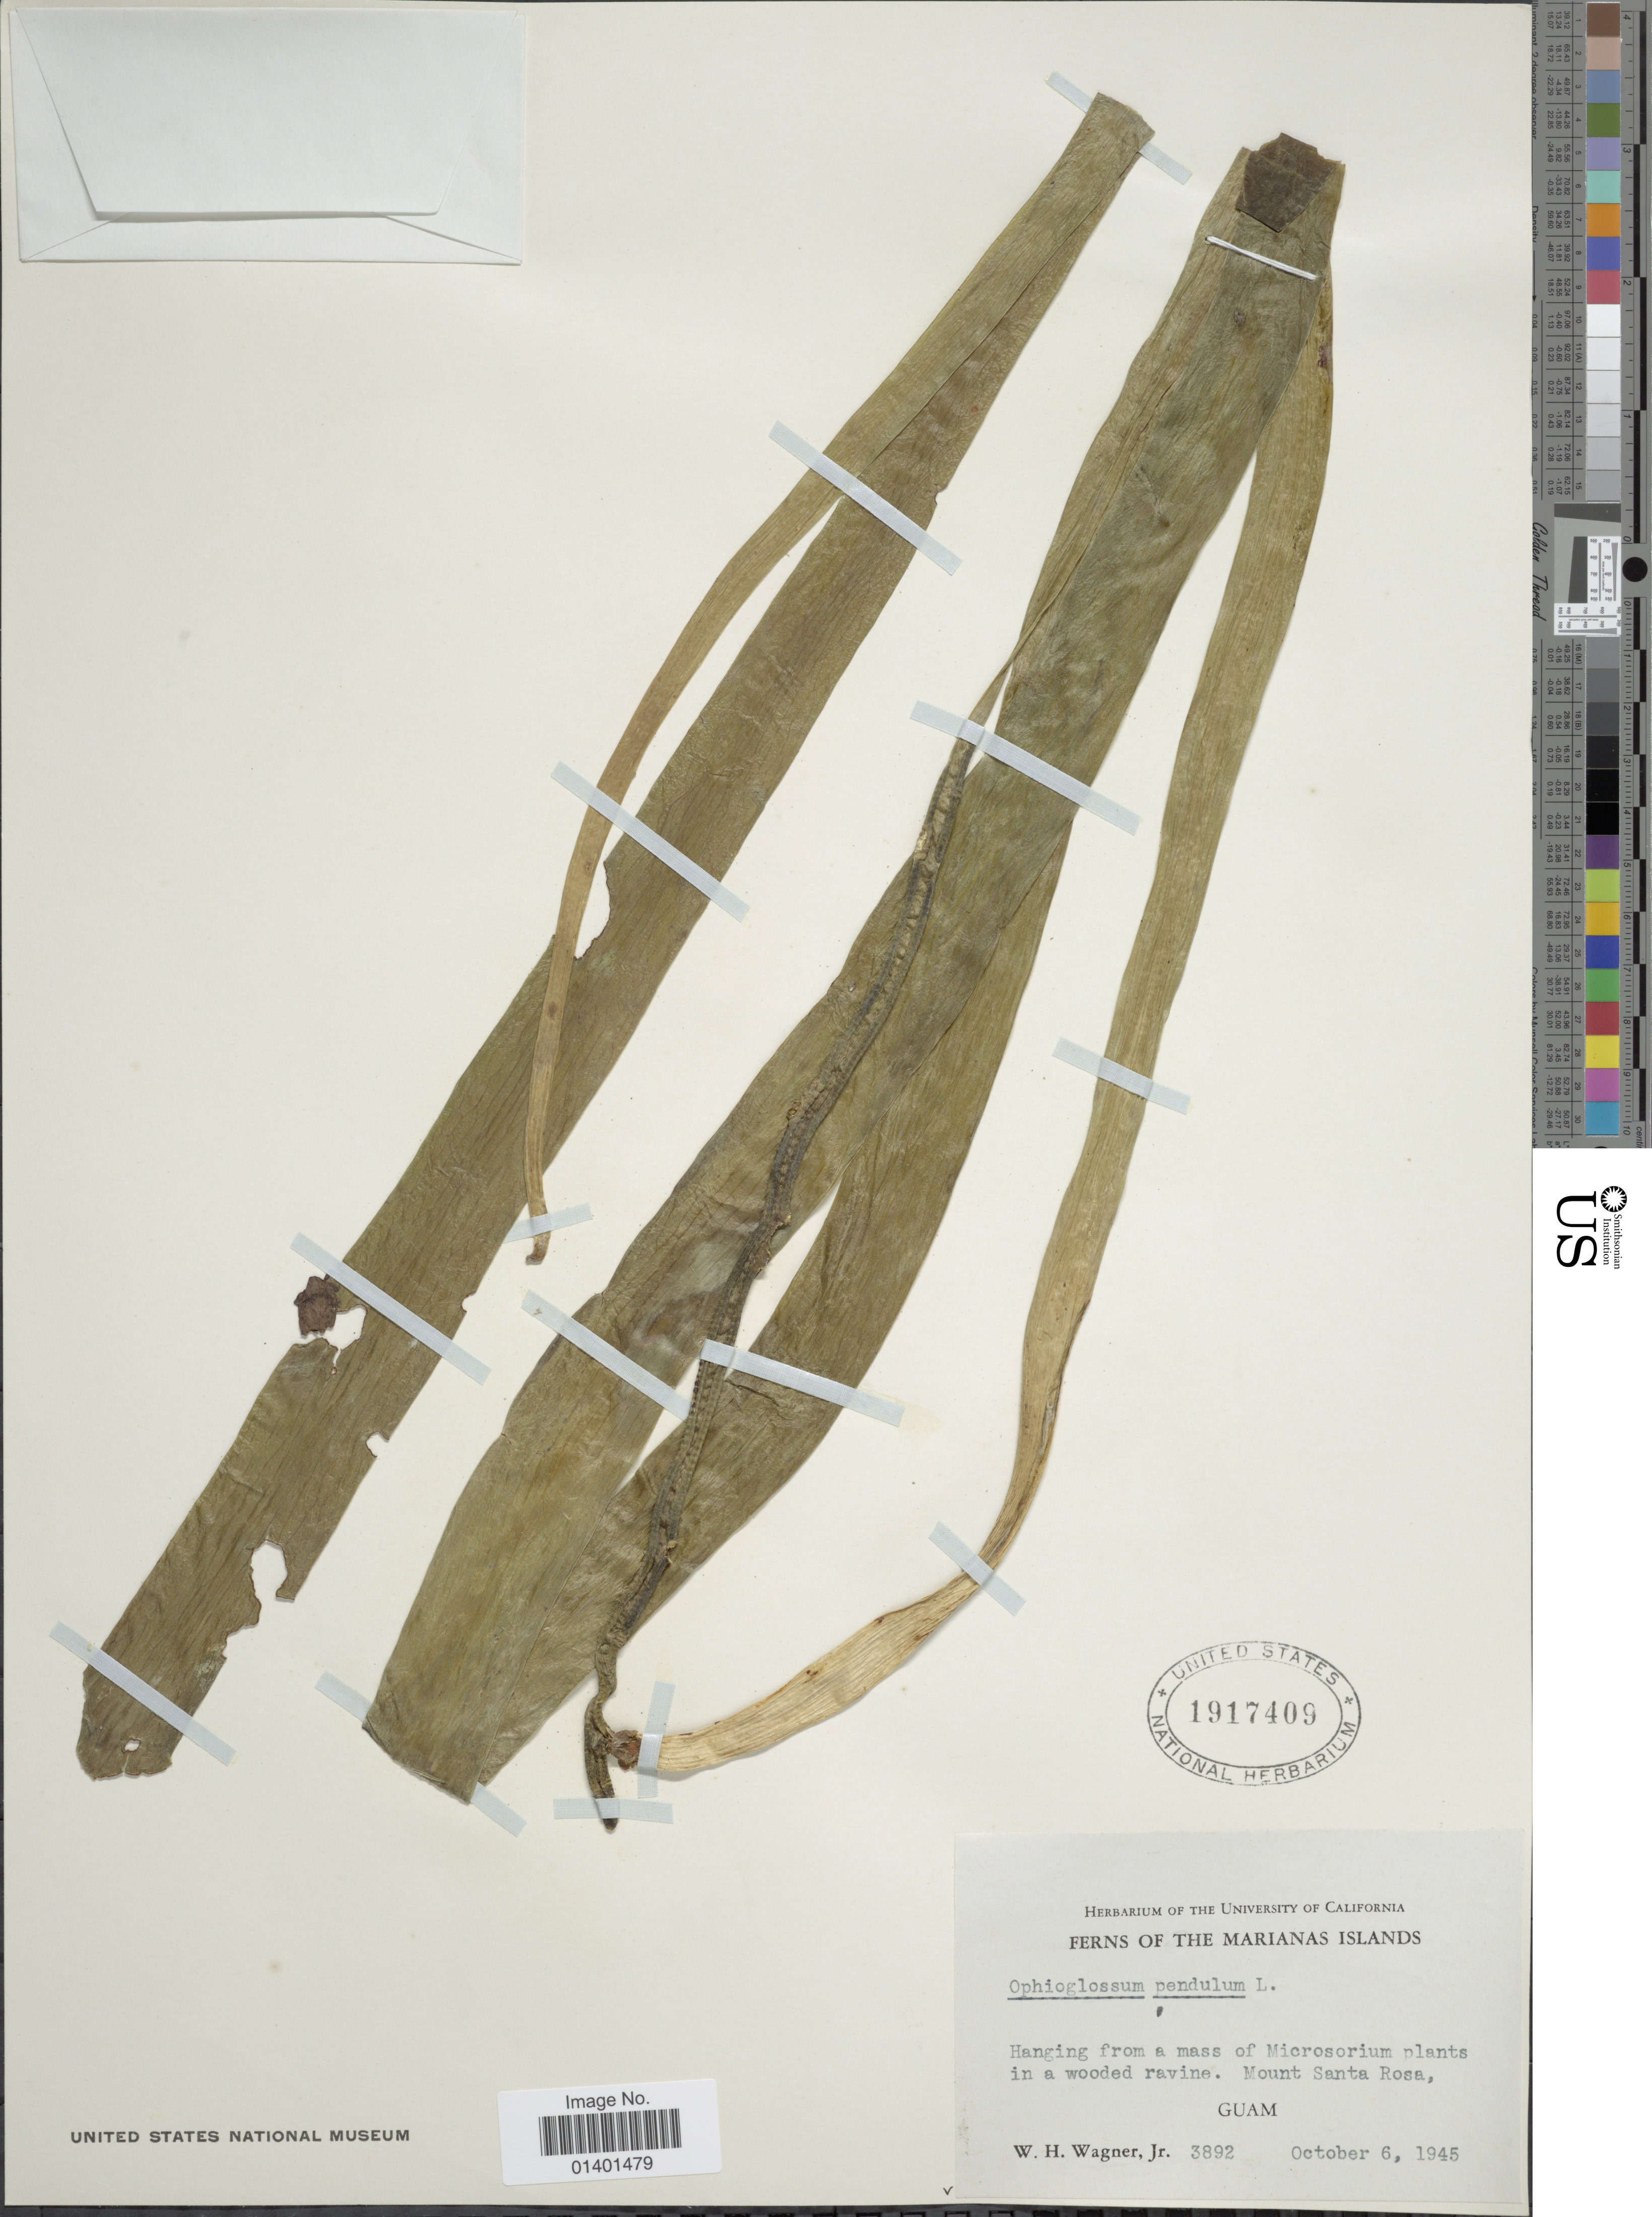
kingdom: Plantae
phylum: Tracheophyta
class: Polypodiopsida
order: Ophioglossales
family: Ophioglossaceae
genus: Ophioderma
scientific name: Ophioderma pendulum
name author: (L.) C. Presl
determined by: Wagner, W. L., (BOT), Smithsonian Institution - National Museum of Natural History (UNITED STATES)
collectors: W. H. Wagner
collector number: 3892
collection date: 1945-10-06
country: Guam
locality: Marianas islands, Mount Santa Rosa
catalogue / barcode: US 1917409